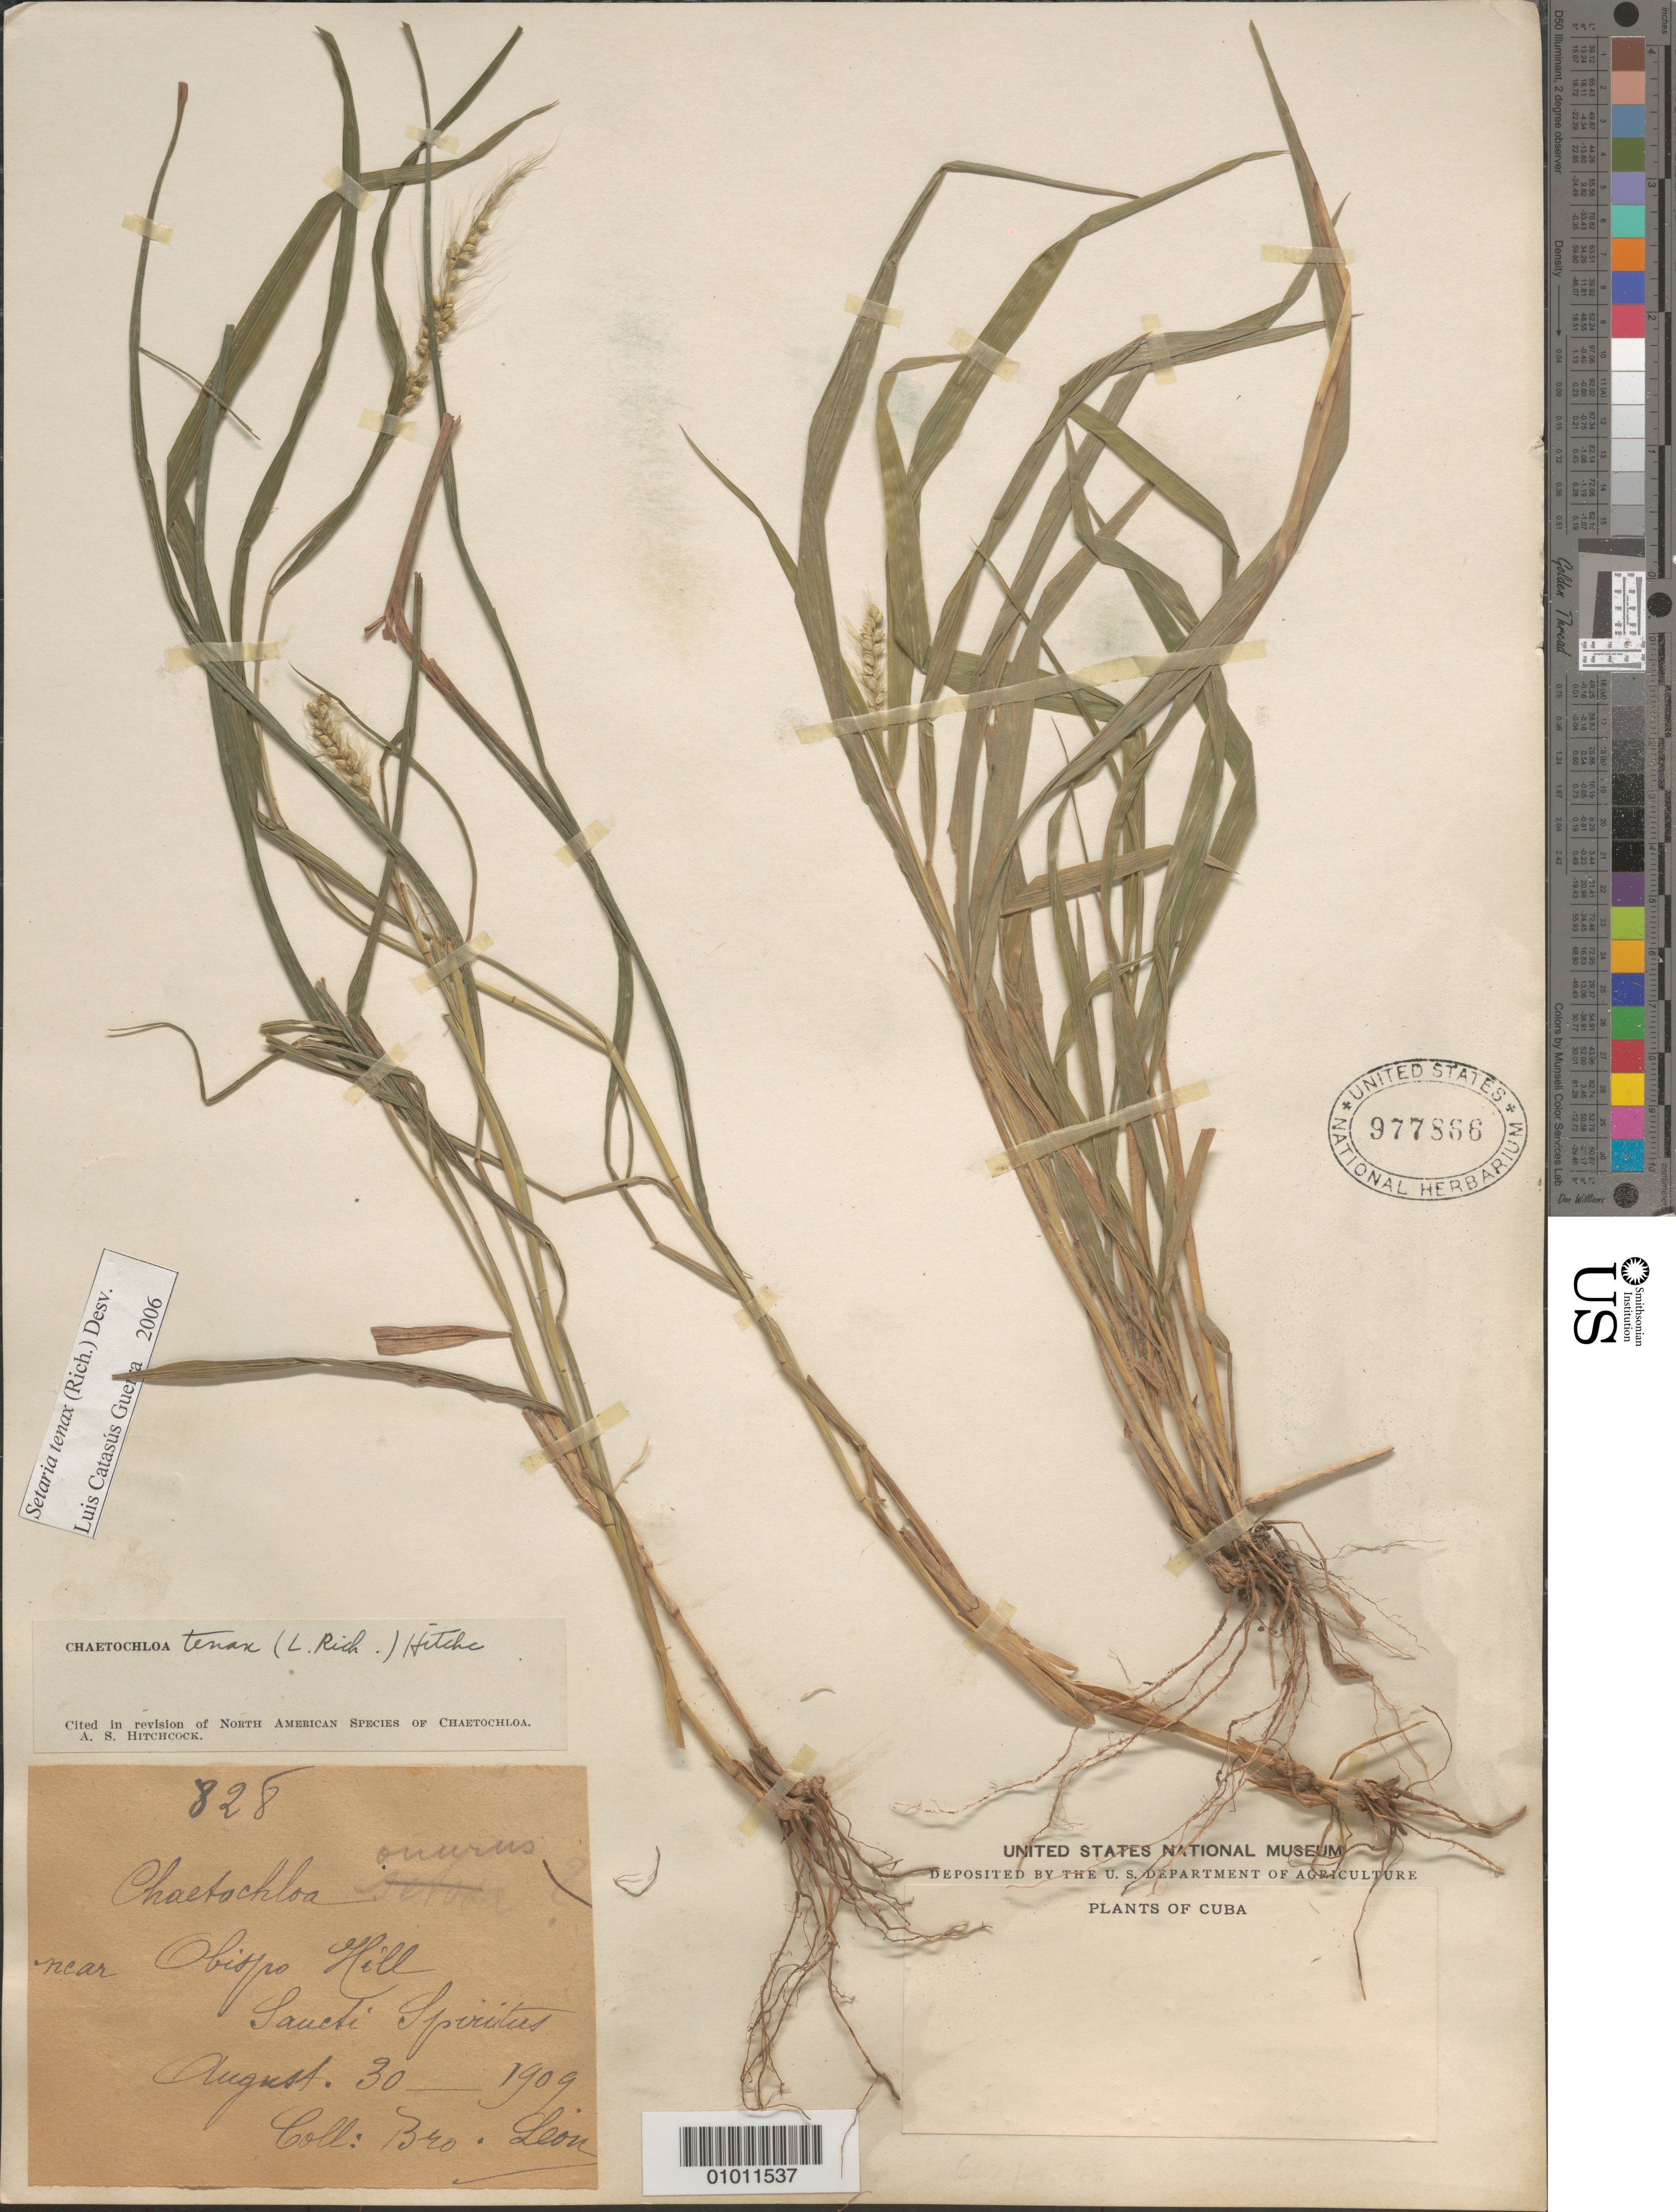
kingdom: Plantae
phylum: Tracheophyta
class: Liliopsida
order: Poales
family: Poaceae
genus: Setaria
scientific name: Setaria tenax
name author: (Rich.) Desv.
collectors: Bro. León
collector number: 828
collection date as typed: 30 Aug 1909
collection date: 1909-08-30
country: Cuba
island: Cuba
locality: Near Obispo Hill, Sancti Spiritus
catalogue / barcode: US 977866